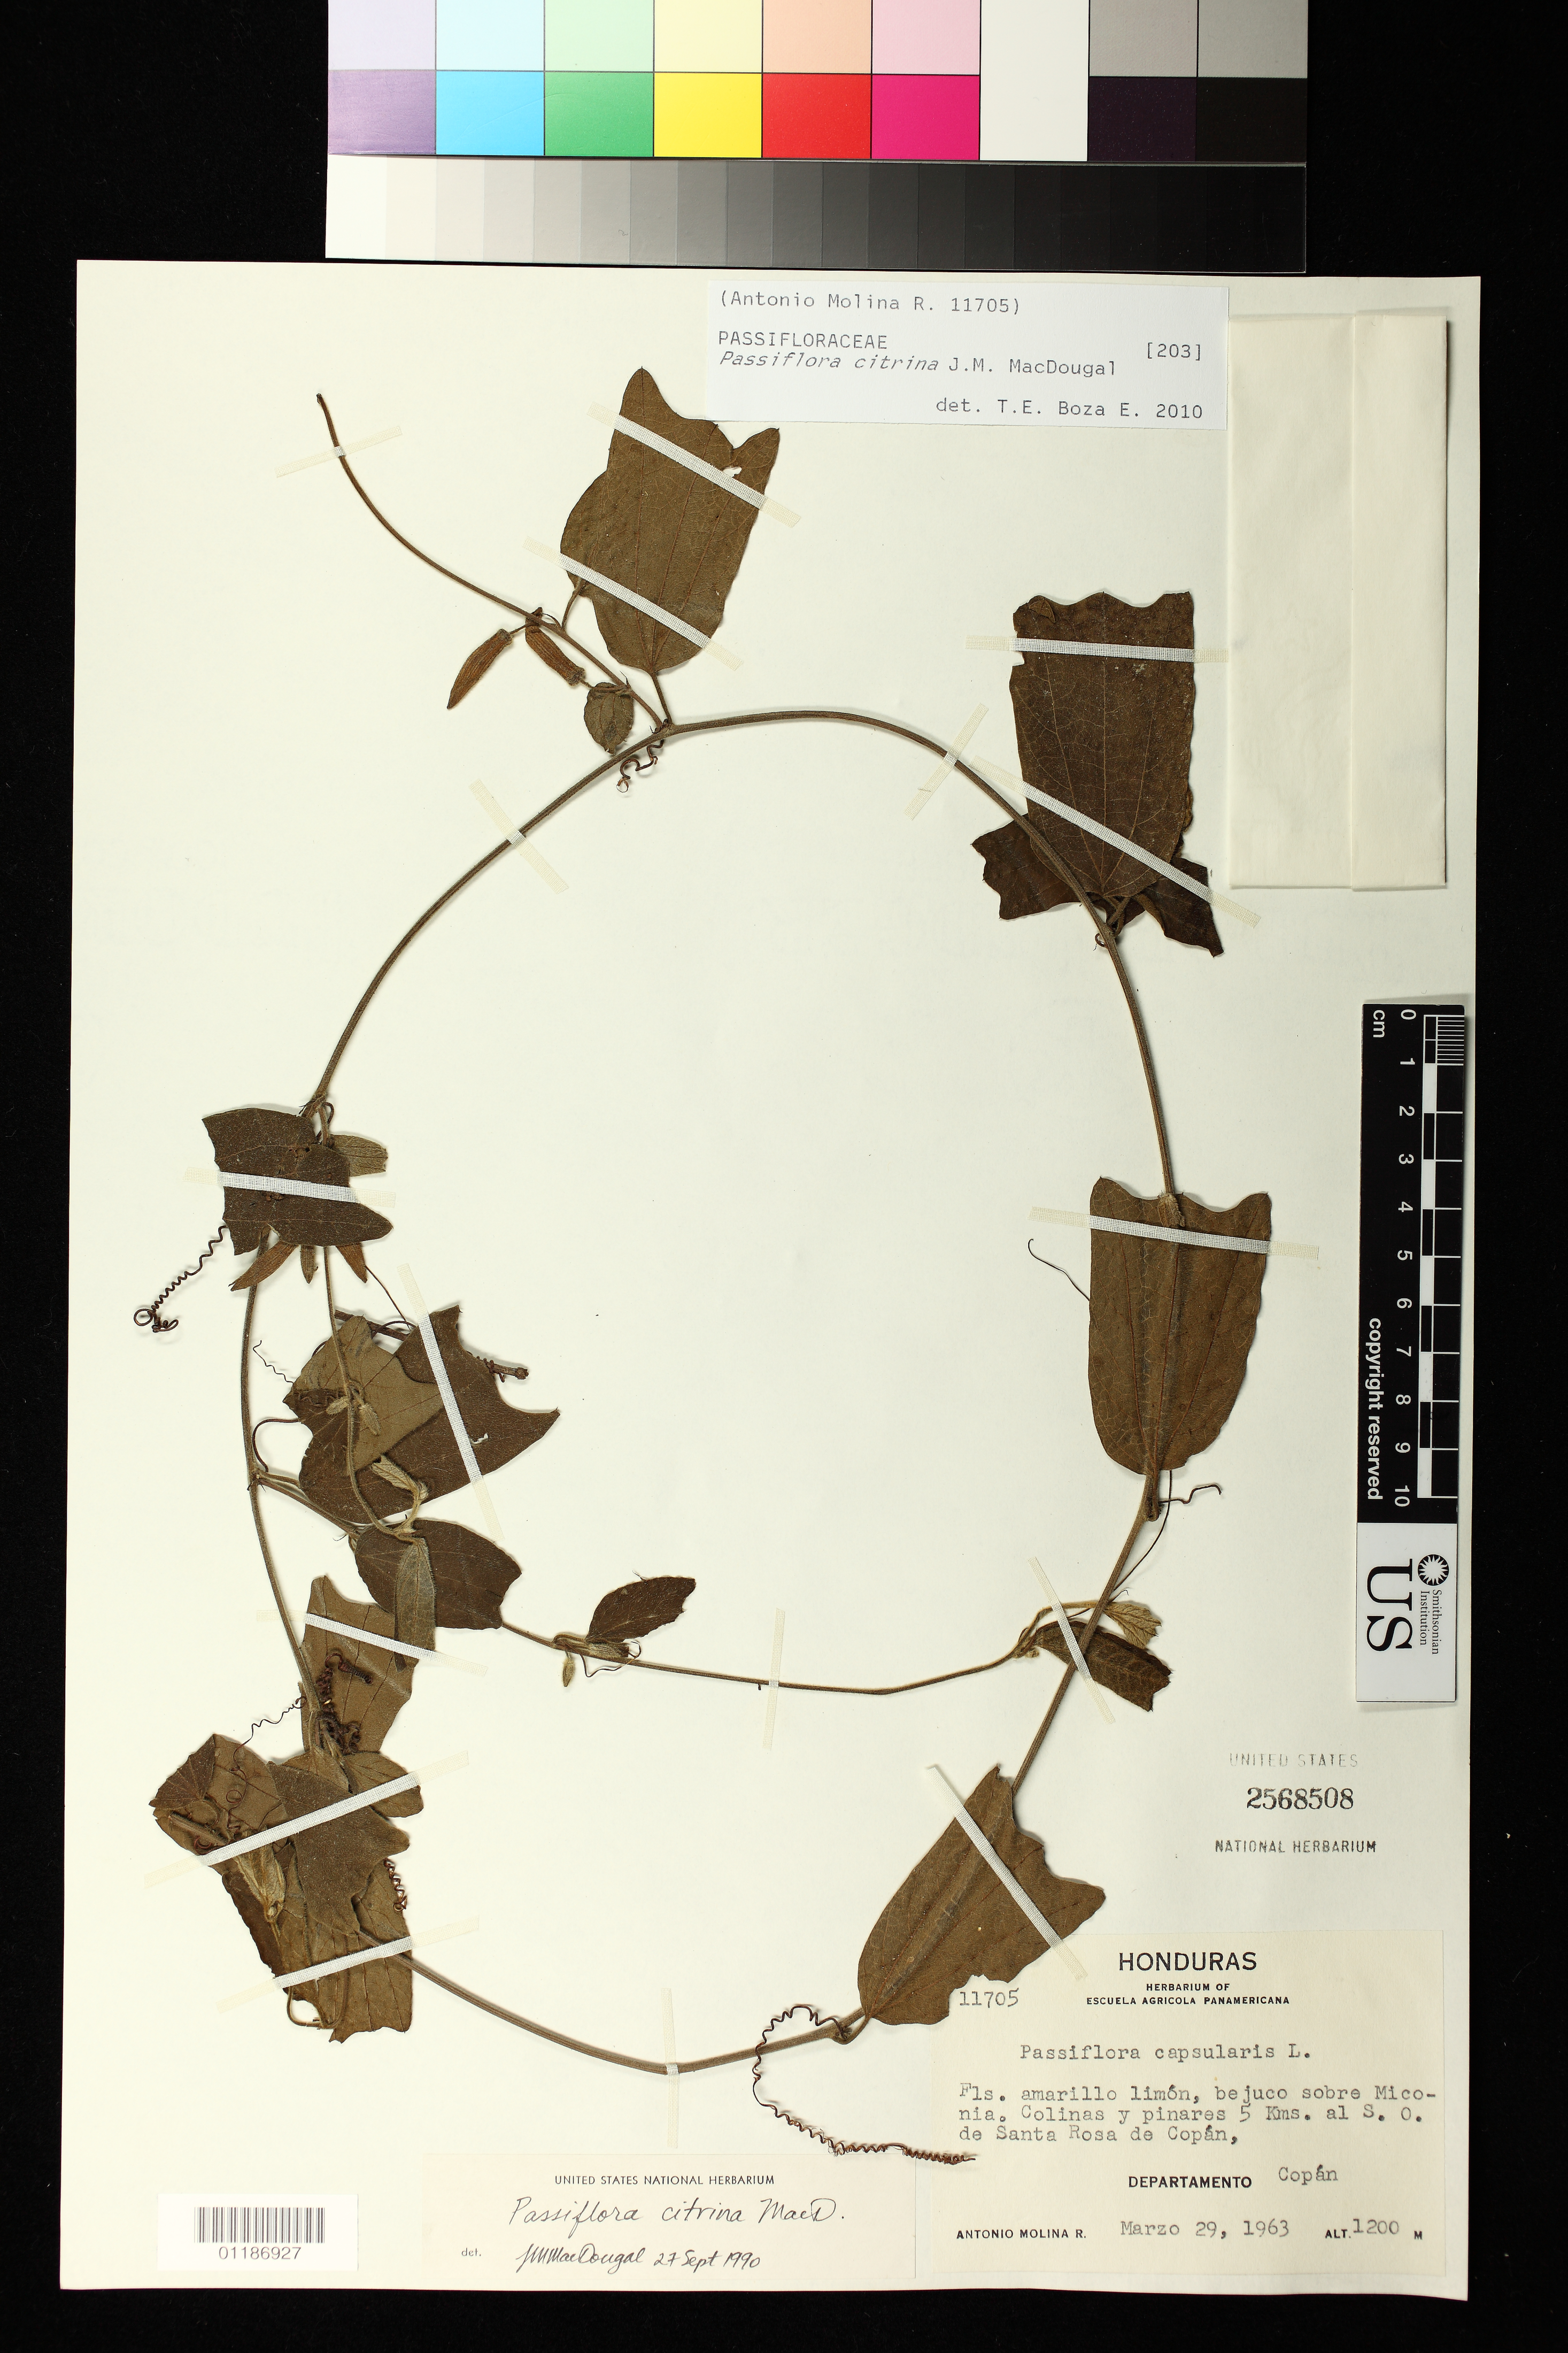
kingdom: Plantae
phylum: Tracheophyta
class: Magnoliopsida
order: Malpighiales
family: Passifloraceae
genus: Passiflora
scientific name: Passiflora citrina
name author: J.M. MacDougal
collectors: A. Molina R.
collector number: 11705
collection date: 1963-03-29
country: Honduras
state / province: Copán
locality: Colinas y pinares 5 kms. al S.O. of Santa Rosa de Copan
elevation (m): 1200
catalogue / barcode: US 2568508